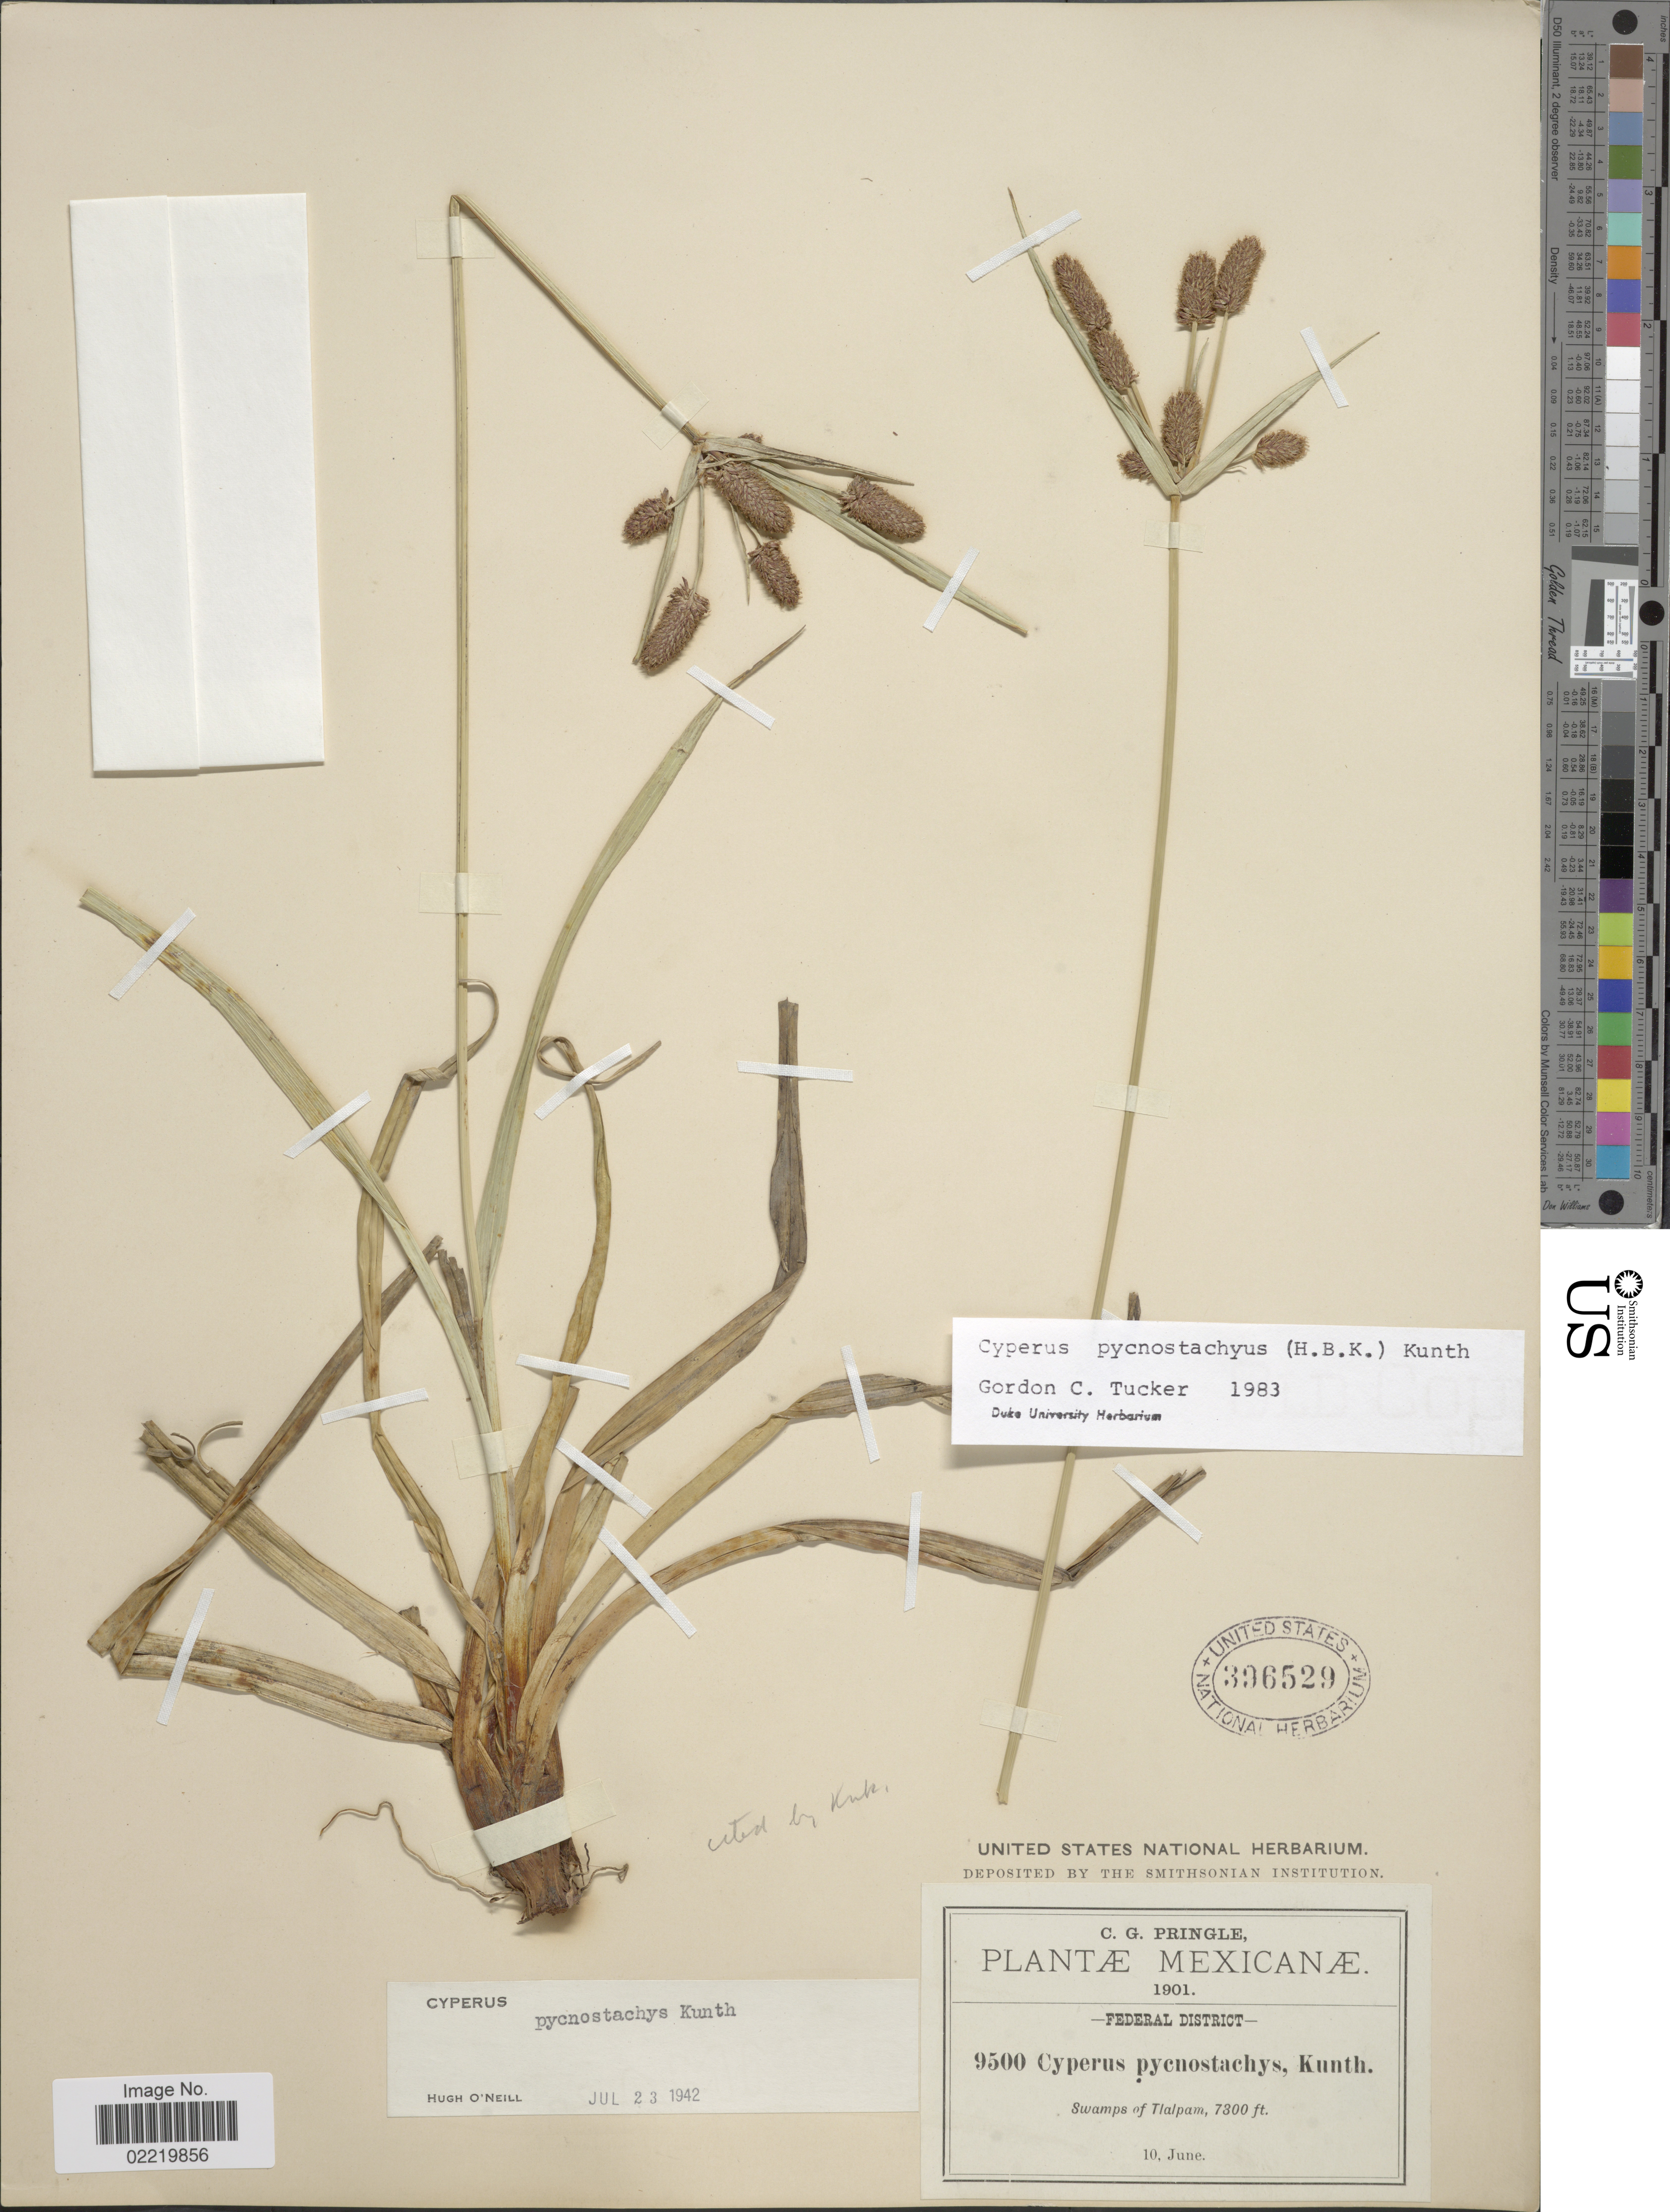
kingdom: Plantae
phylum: Tracheophyta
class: Liliopsida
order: Poales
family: Cyperaceae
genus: Cyperus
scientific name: Cyperus pycnostachyus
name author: (Kunth) Kunth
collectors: C. G. Pringle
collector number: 9500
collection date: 1901-06-10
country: Mexico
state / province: Distrito Federal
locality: Federal District, Swamps of Tlalpam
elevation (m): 2225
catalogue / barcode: US 396529